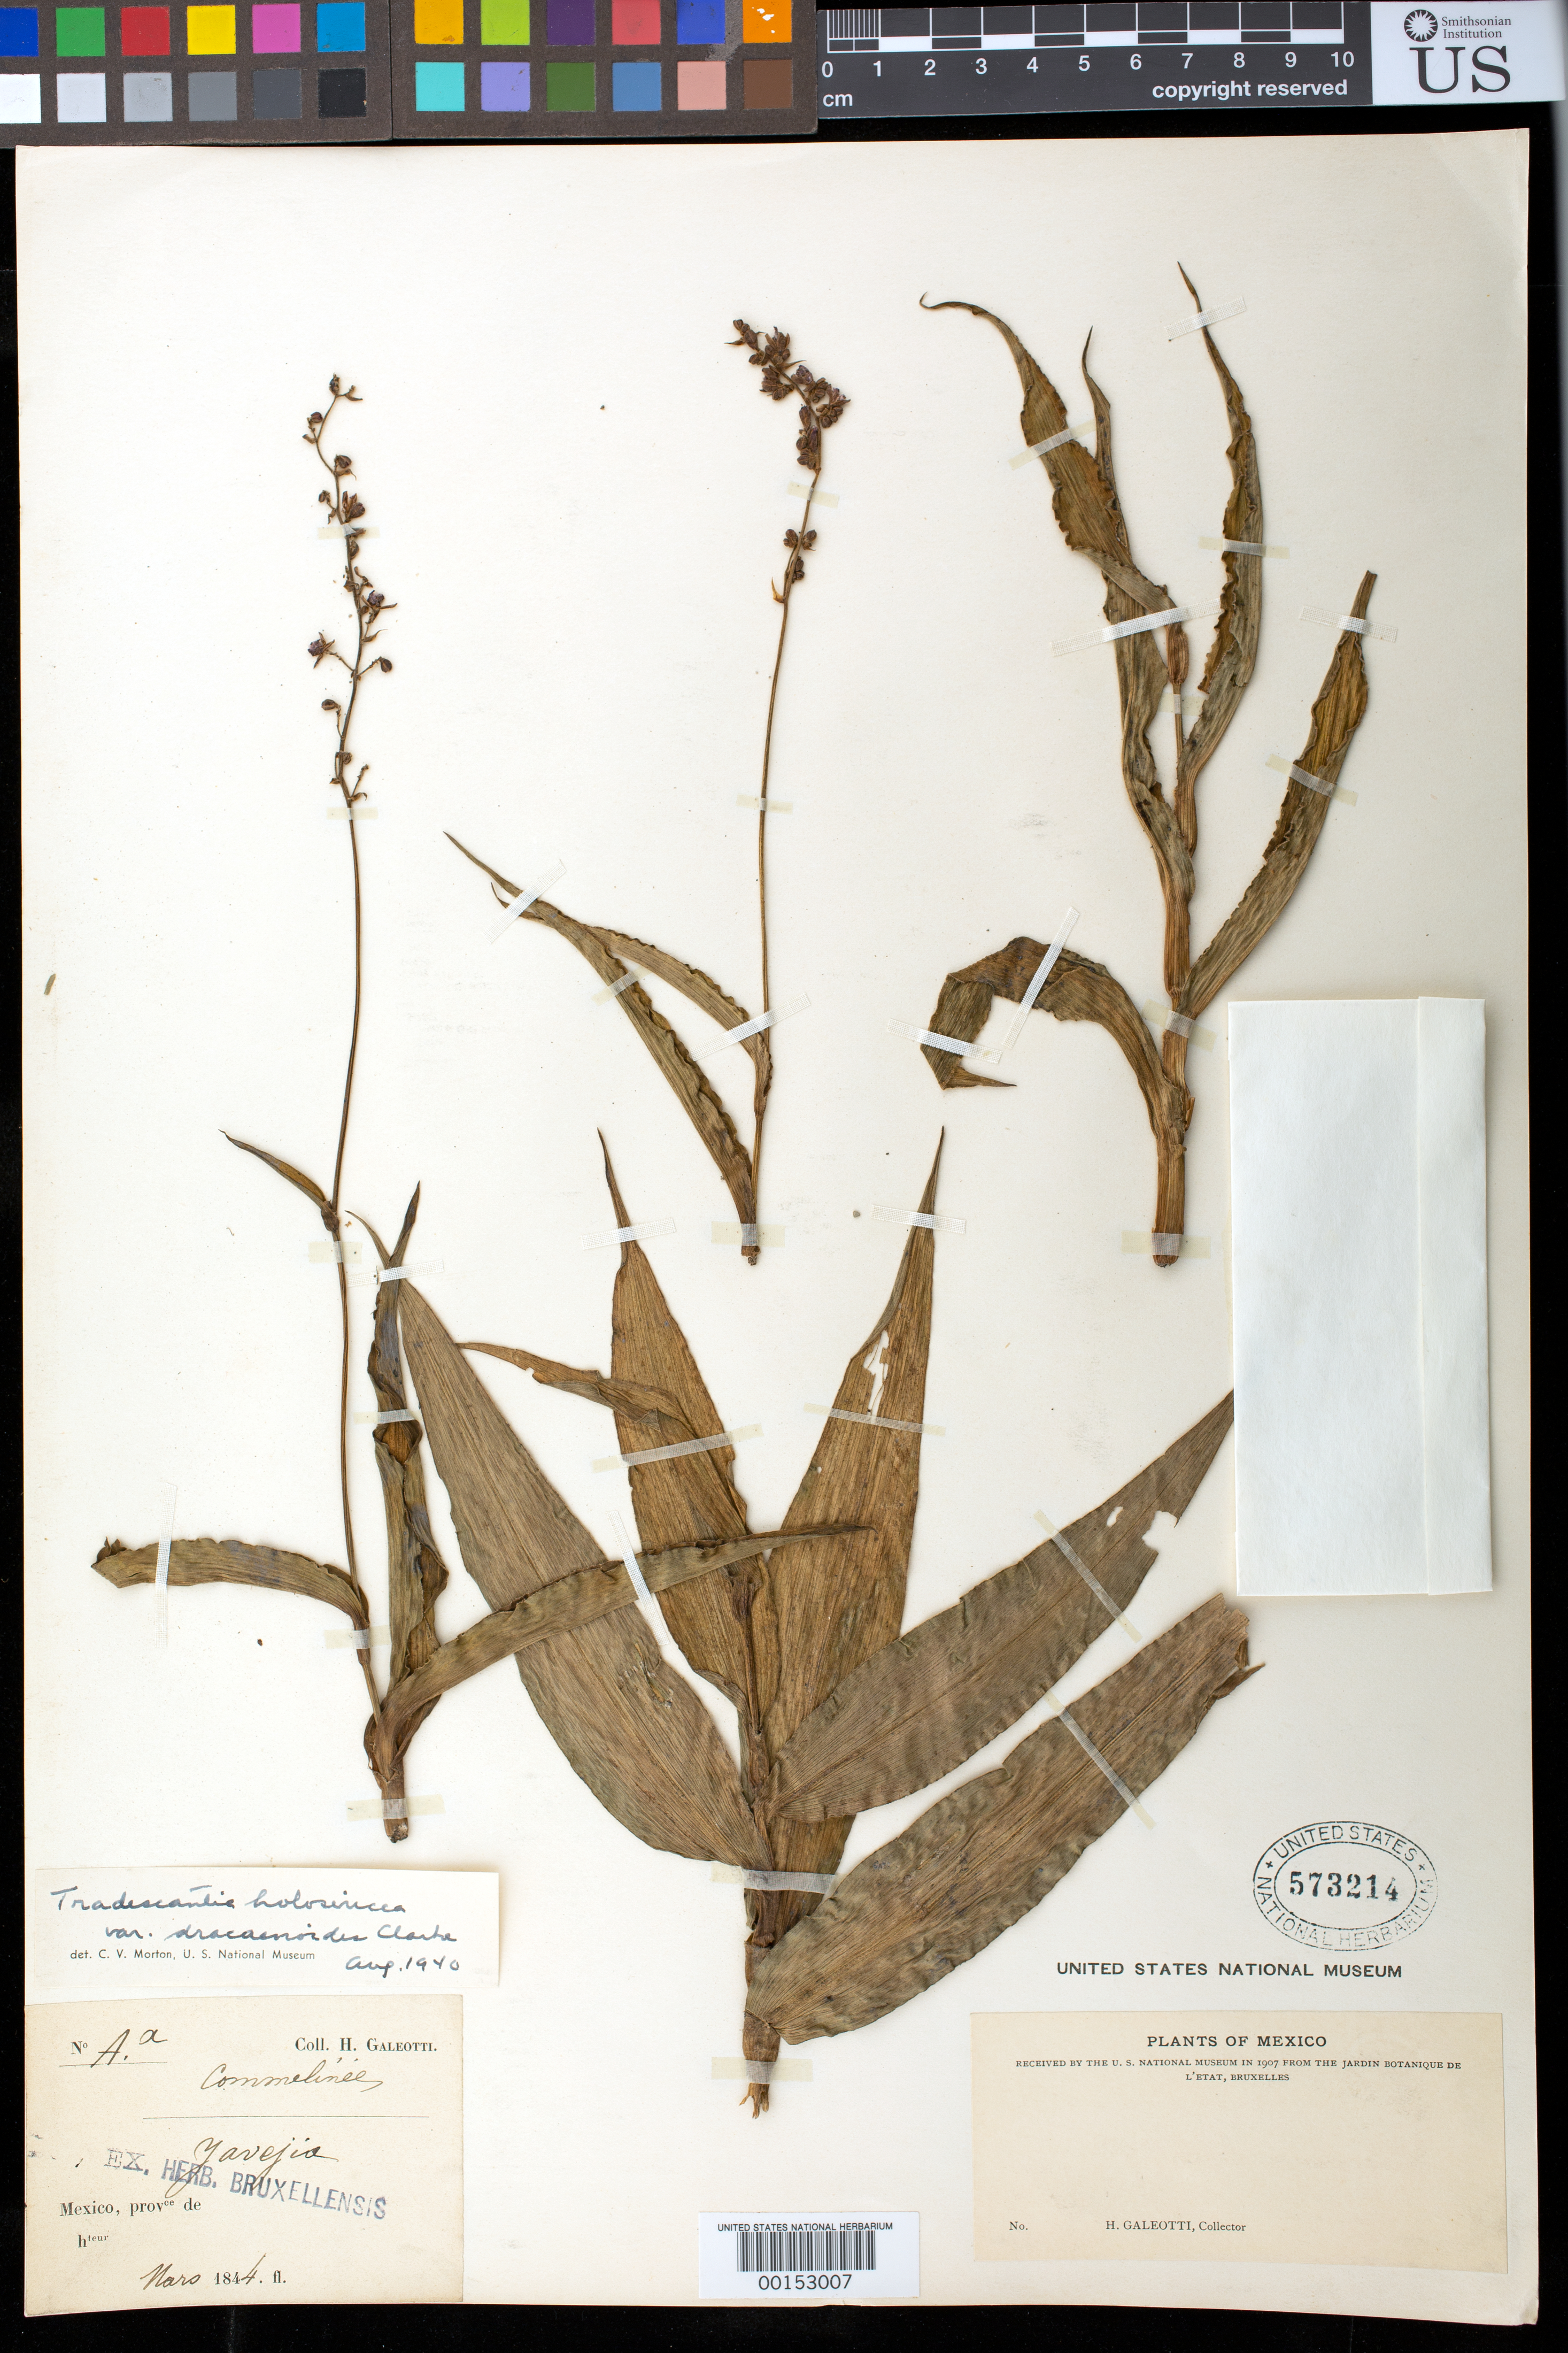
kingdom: Plantae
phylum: Tracheophyta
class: Liliopsida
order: Commelinales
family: Commelinaceae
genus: Thyrsanthemum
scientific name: Thyrsanthemum floribundum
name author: (M. Martens & Galeotti) Pichon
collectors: H. G. Galeotti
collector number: A.a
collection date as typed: Mar 1844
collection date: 1844-03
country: Mexico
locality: Yavejia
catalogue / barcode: US 573214